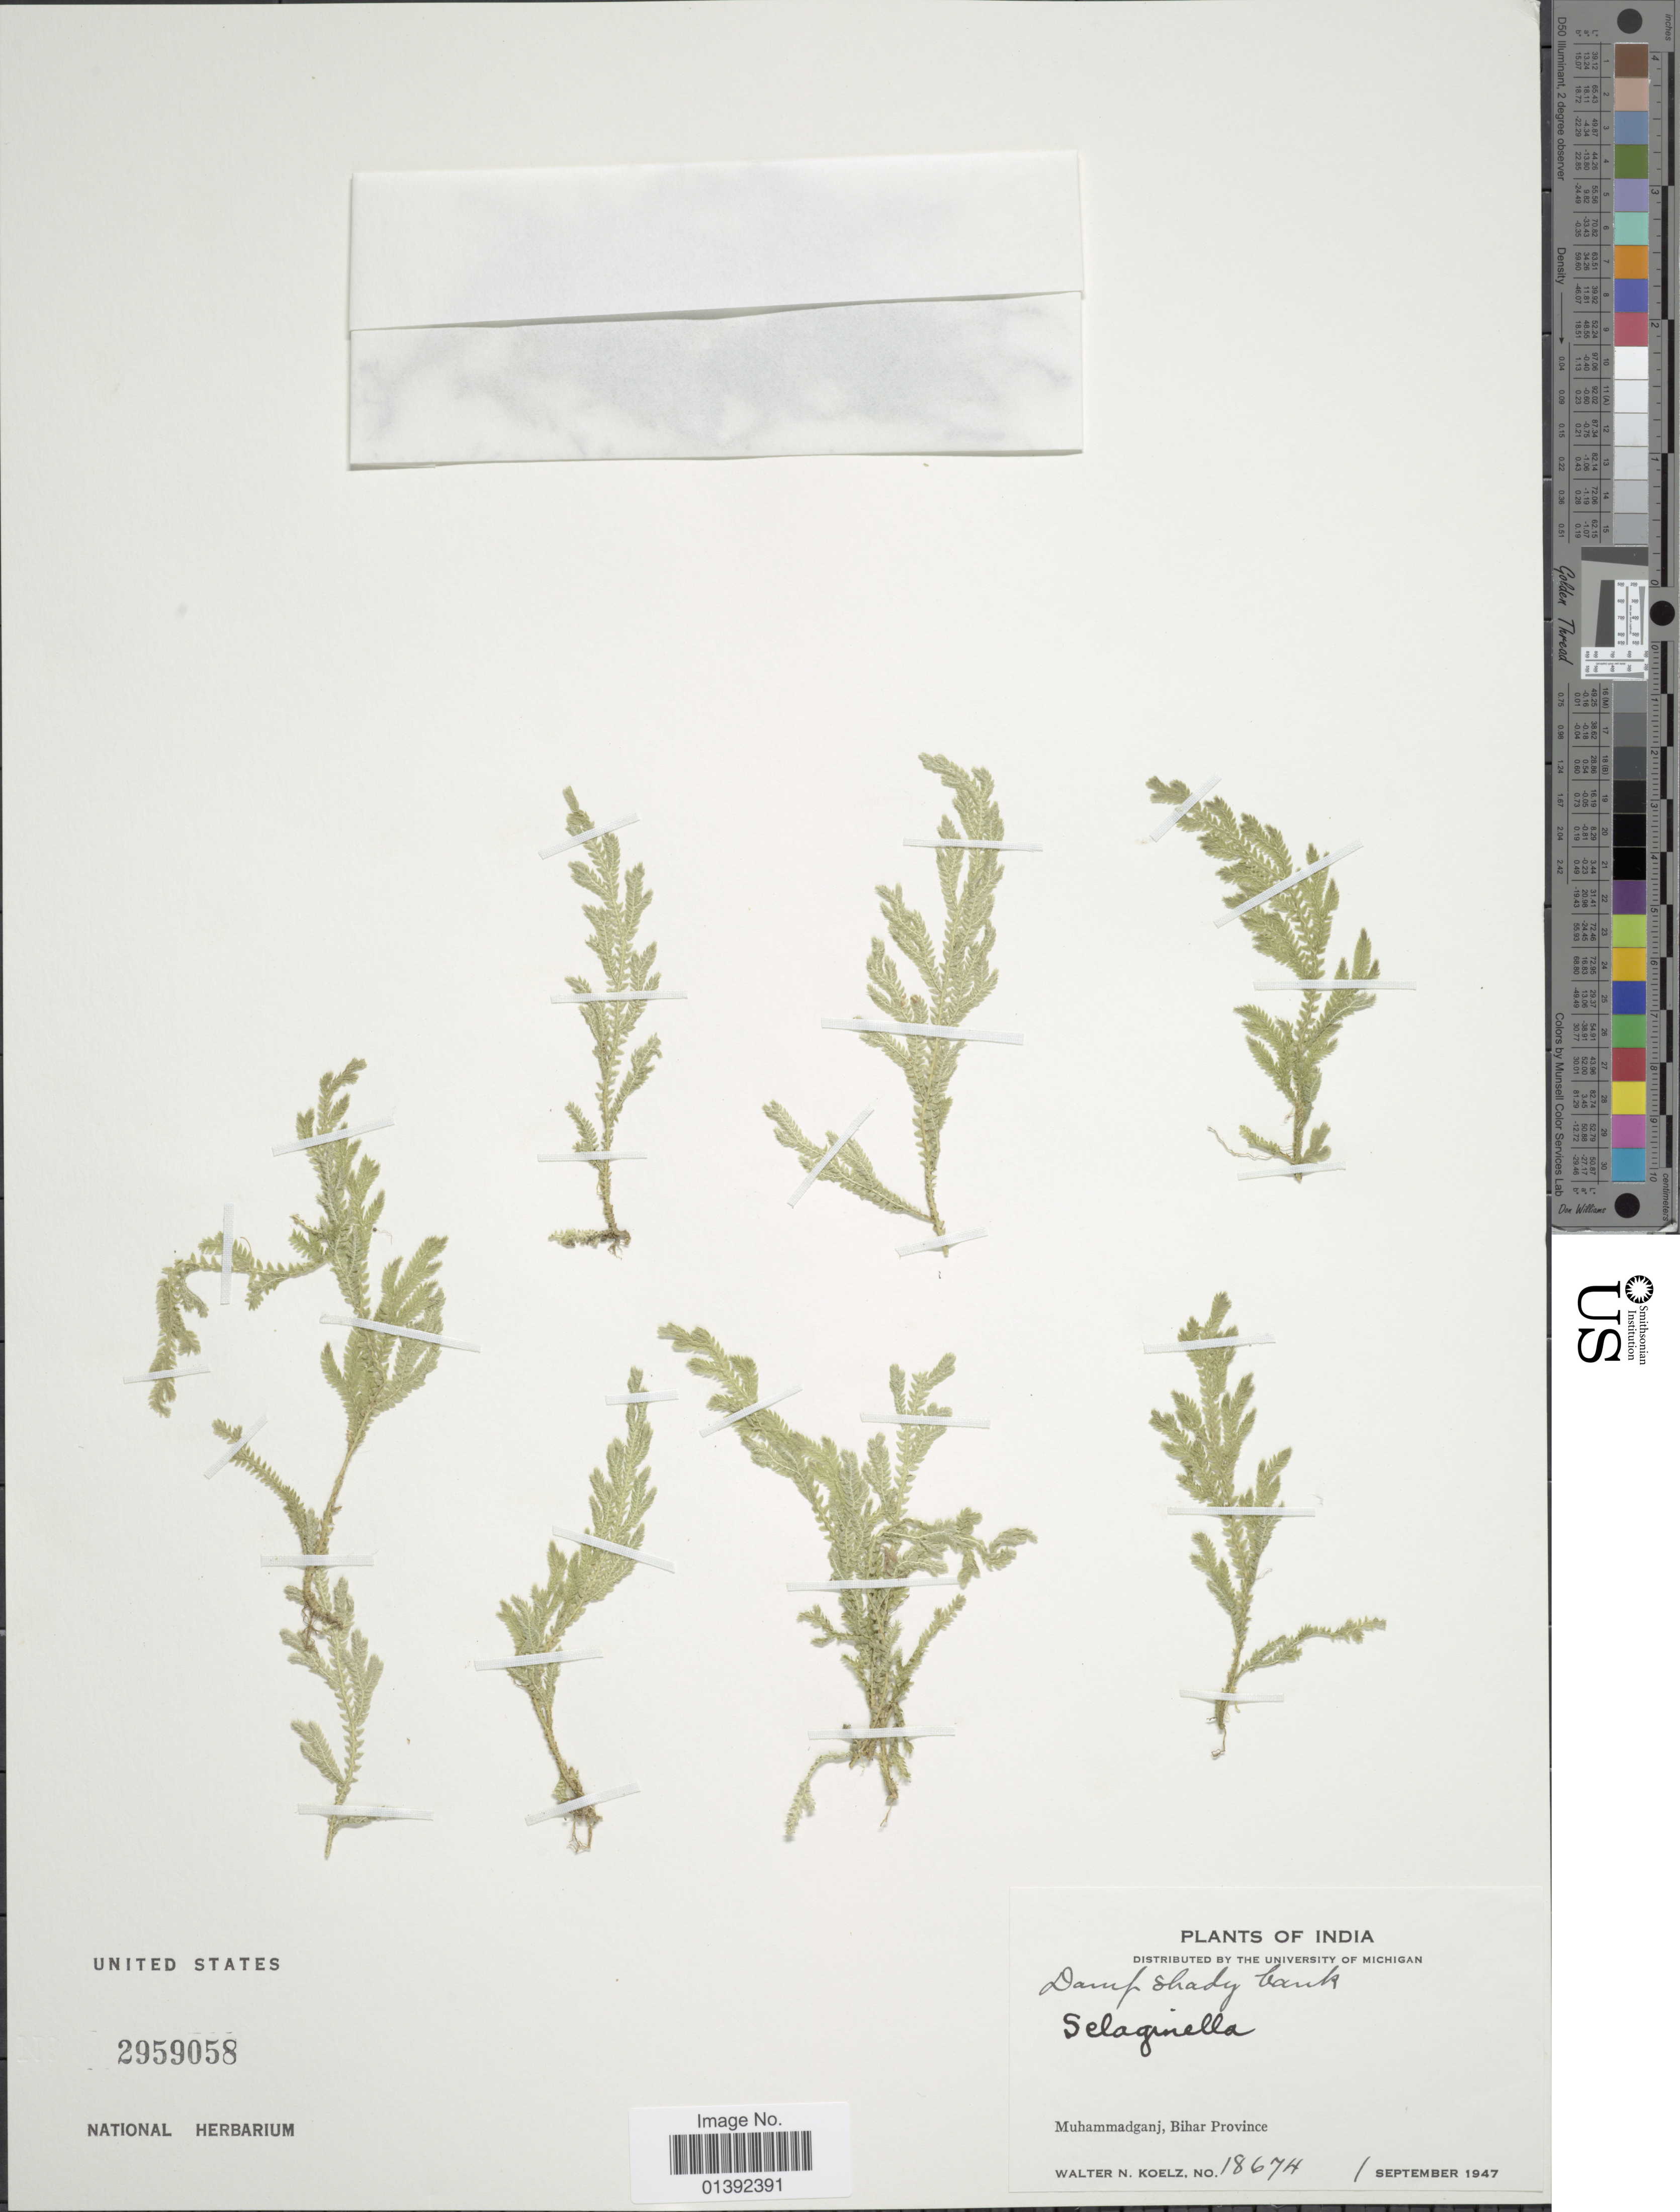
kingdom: Plantae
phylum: Tracheophyta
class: Lycopodiopsida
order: Selaginellales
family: Selaginellaceae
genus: Selaginella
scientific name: Selaginella sp.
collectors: W. N. Koelz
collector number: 18674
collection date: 1947-09-01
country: India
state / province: Bihar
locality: Muhammadganj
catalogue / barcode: US 2959058